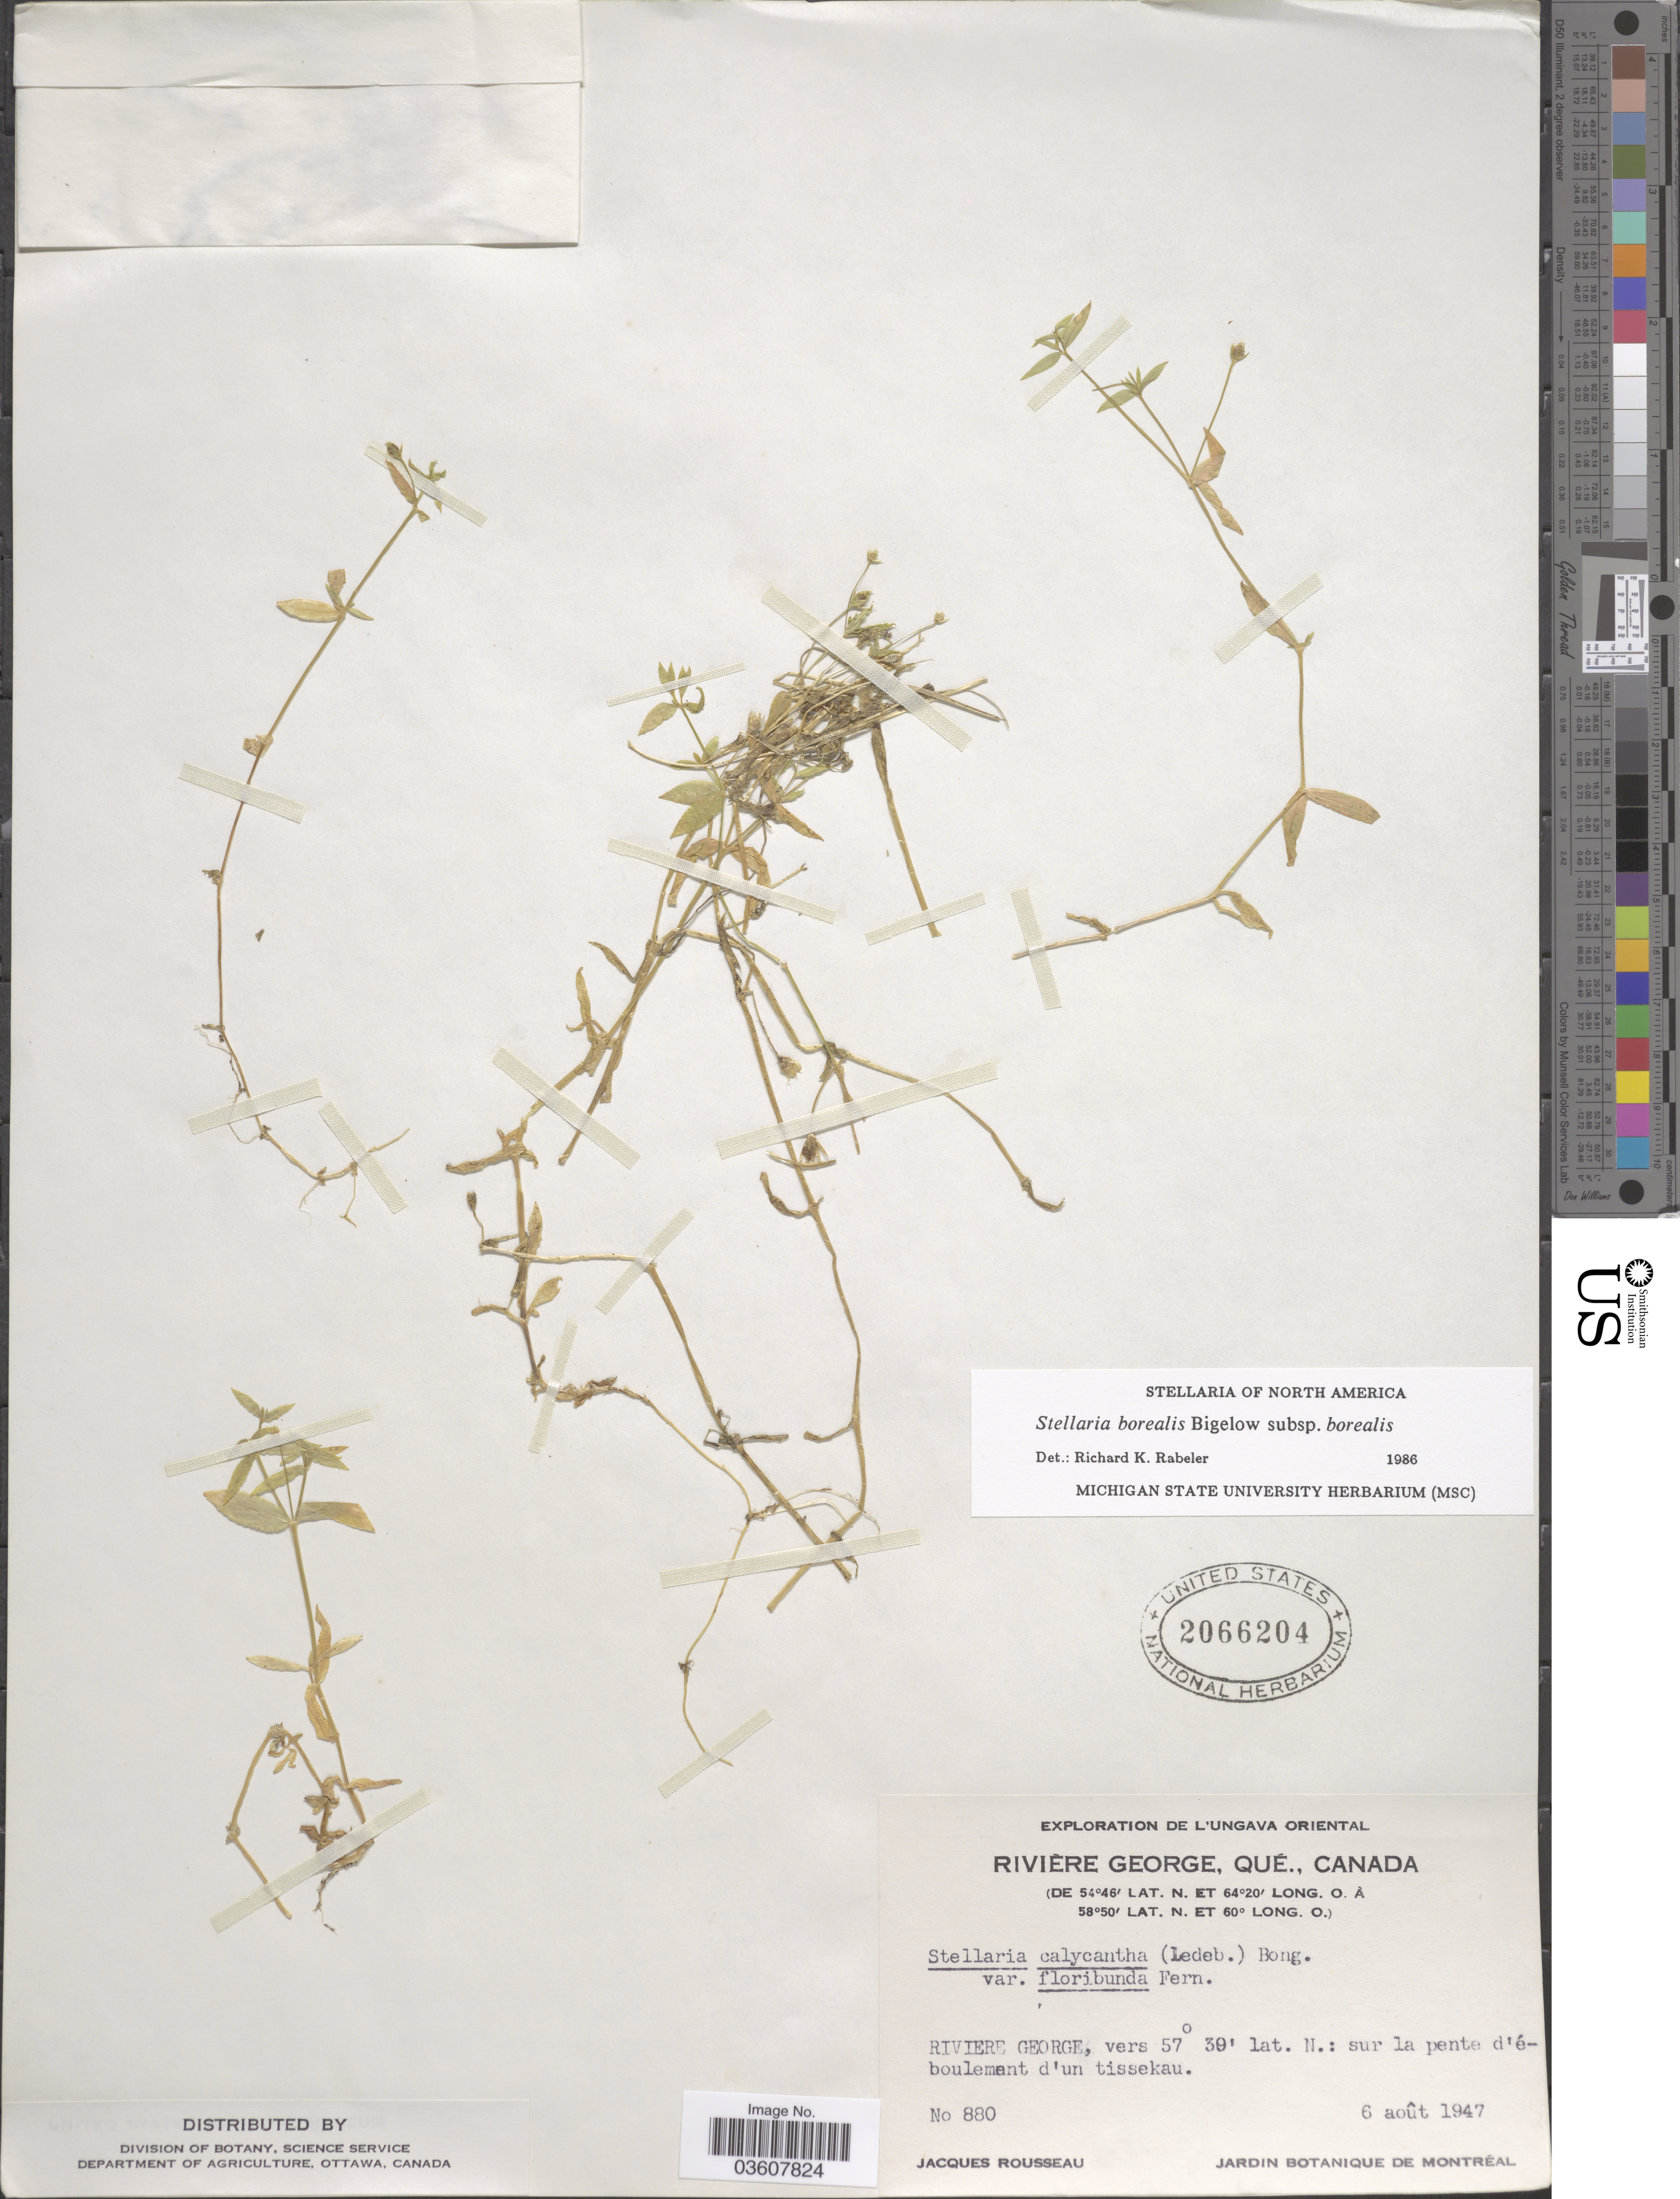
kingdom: Plantae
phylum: Tracheophyta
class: Magnoliopsida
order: Caryophyllales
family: Caryophyllaceae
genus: Stellaria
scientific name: Stellaria borealis subsp. borealis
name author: Bigelow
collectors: J. Rousseau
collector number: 880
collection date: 1947-08-06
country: Canada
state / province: Quebec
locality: L'Ungava Oriental. Riviere George, sur la pente d'éboulement d'un tissekau.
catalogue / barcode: US 2066204